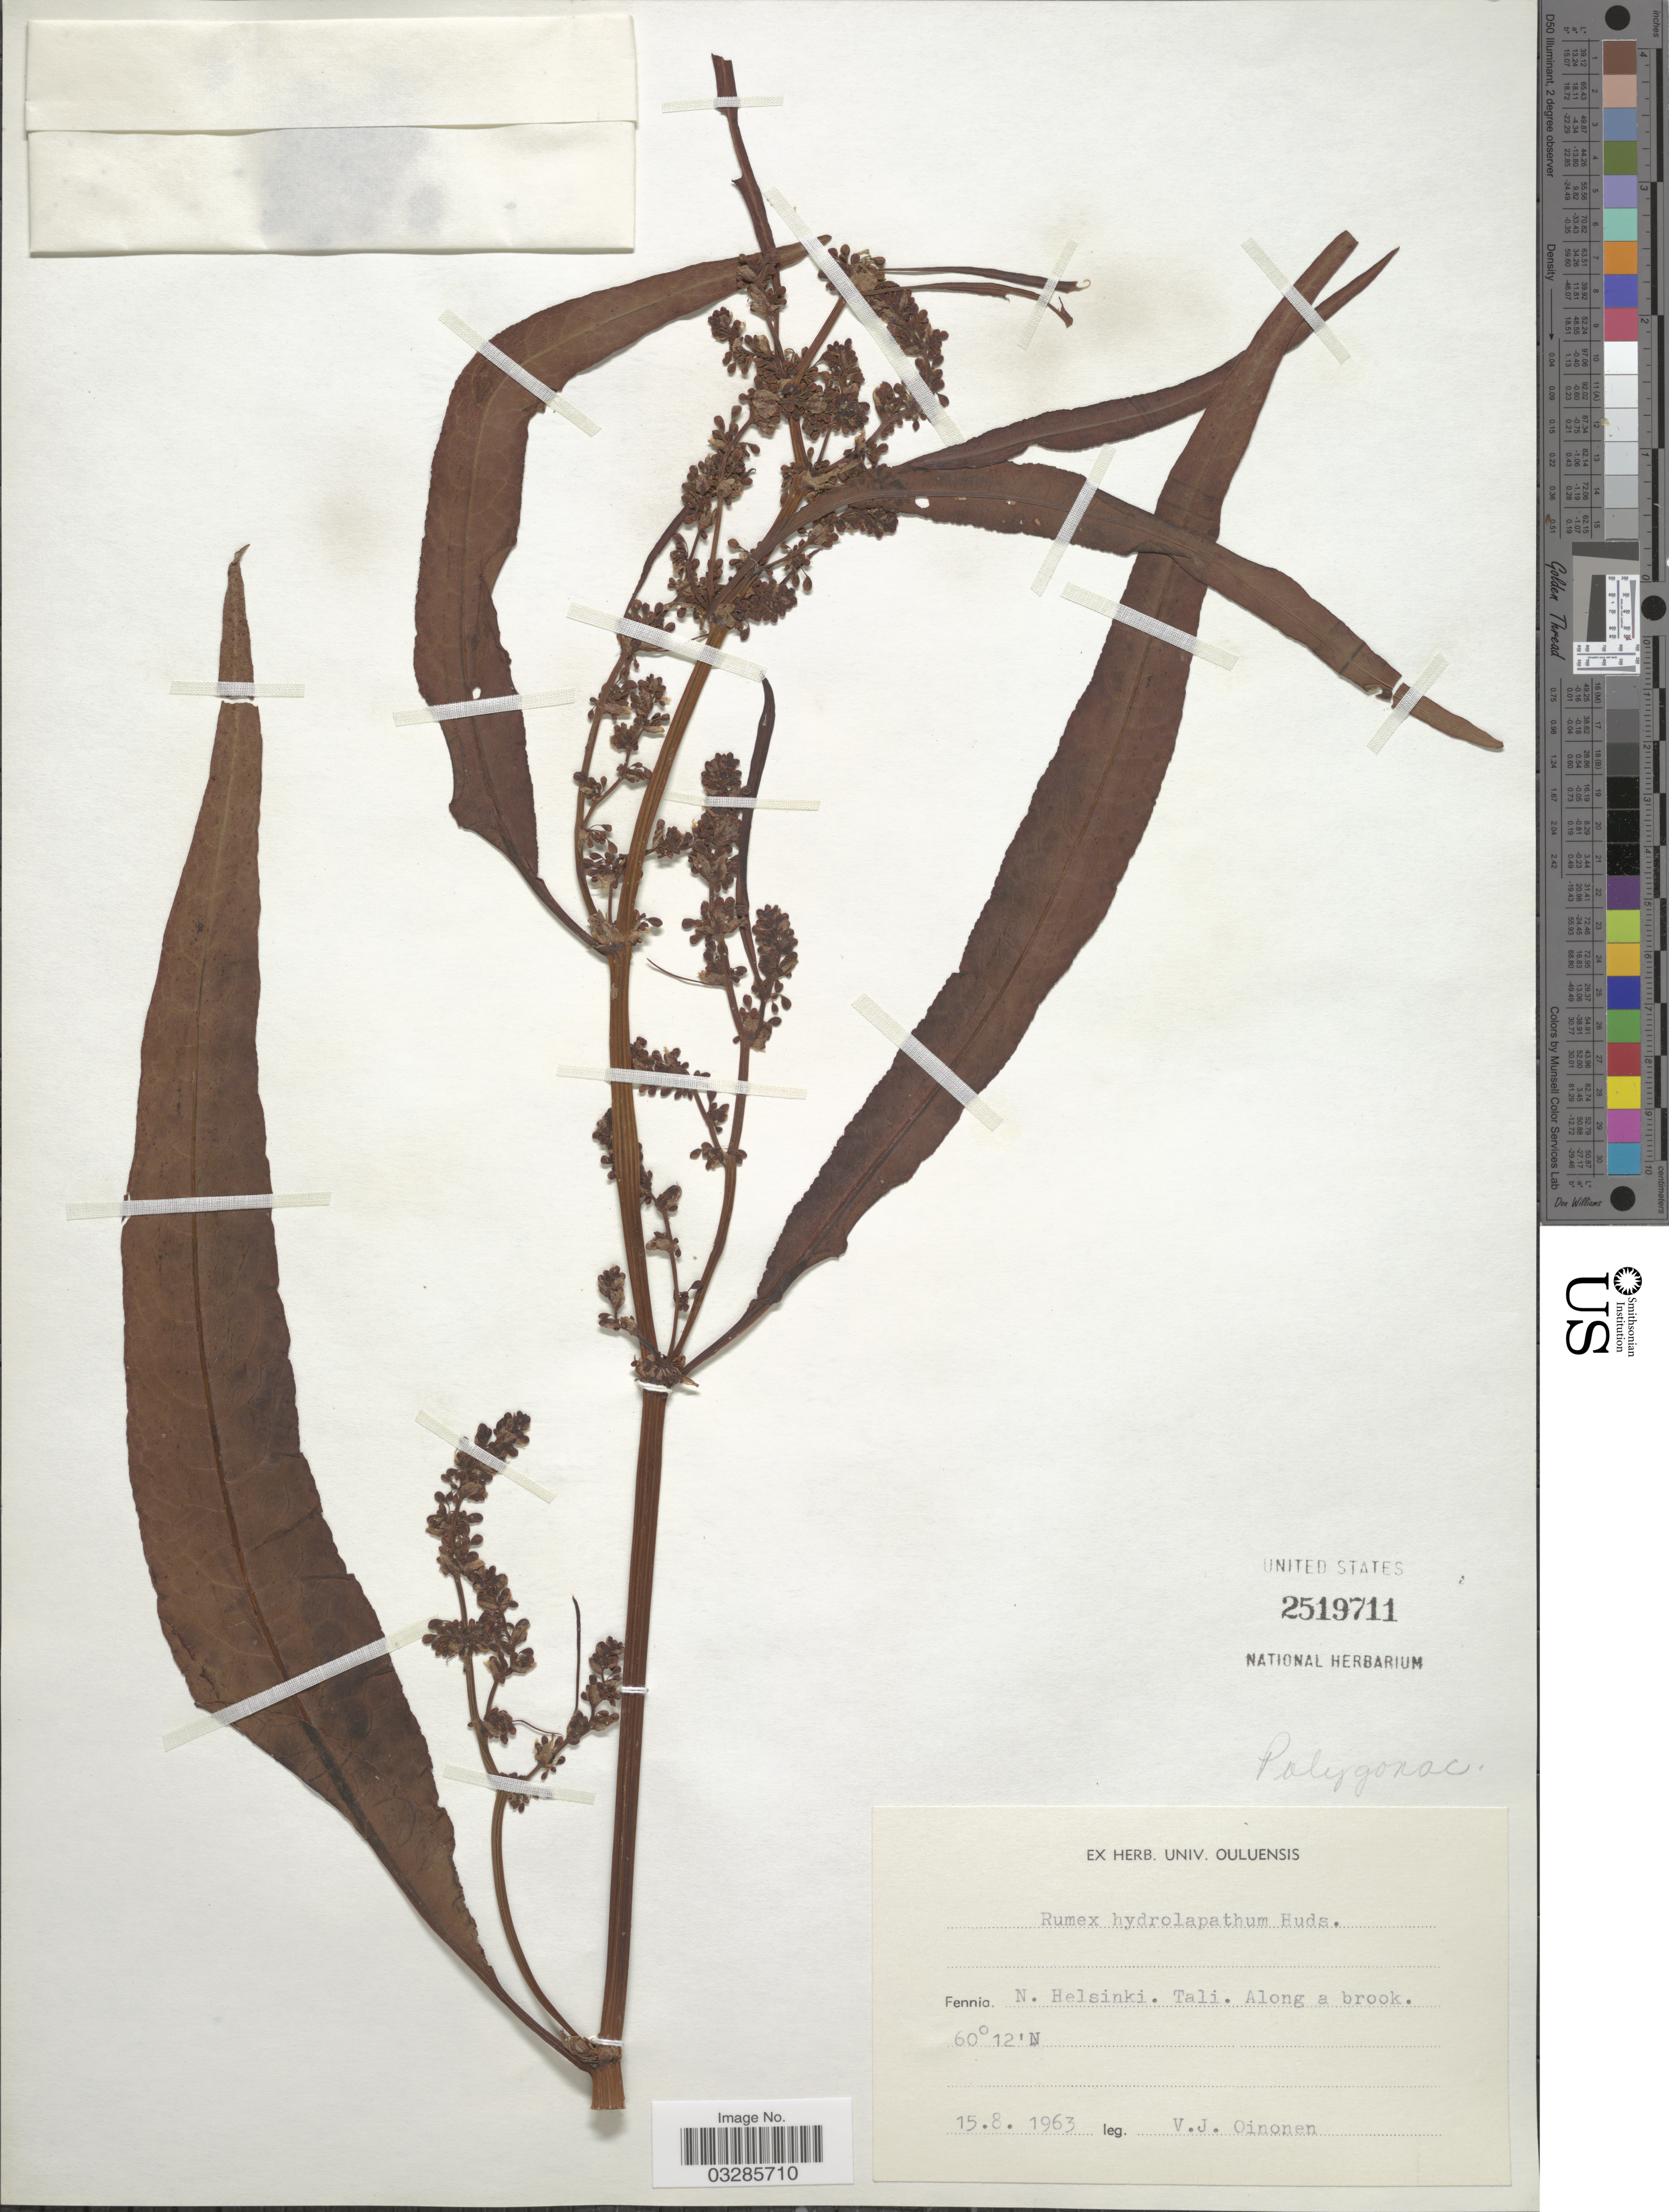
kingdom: Plantae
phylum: Tracheophyta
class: Magnoliopsida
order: Caryophyllales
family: Polygonaceae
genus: Rumex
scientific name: Rumex hydrolapathum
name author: Huds.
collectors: V. Oinonen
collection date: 1963-08-15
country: Finland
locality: Fennia. N. Helsinki. Tali. Along a brook.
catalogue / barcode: US 2519711